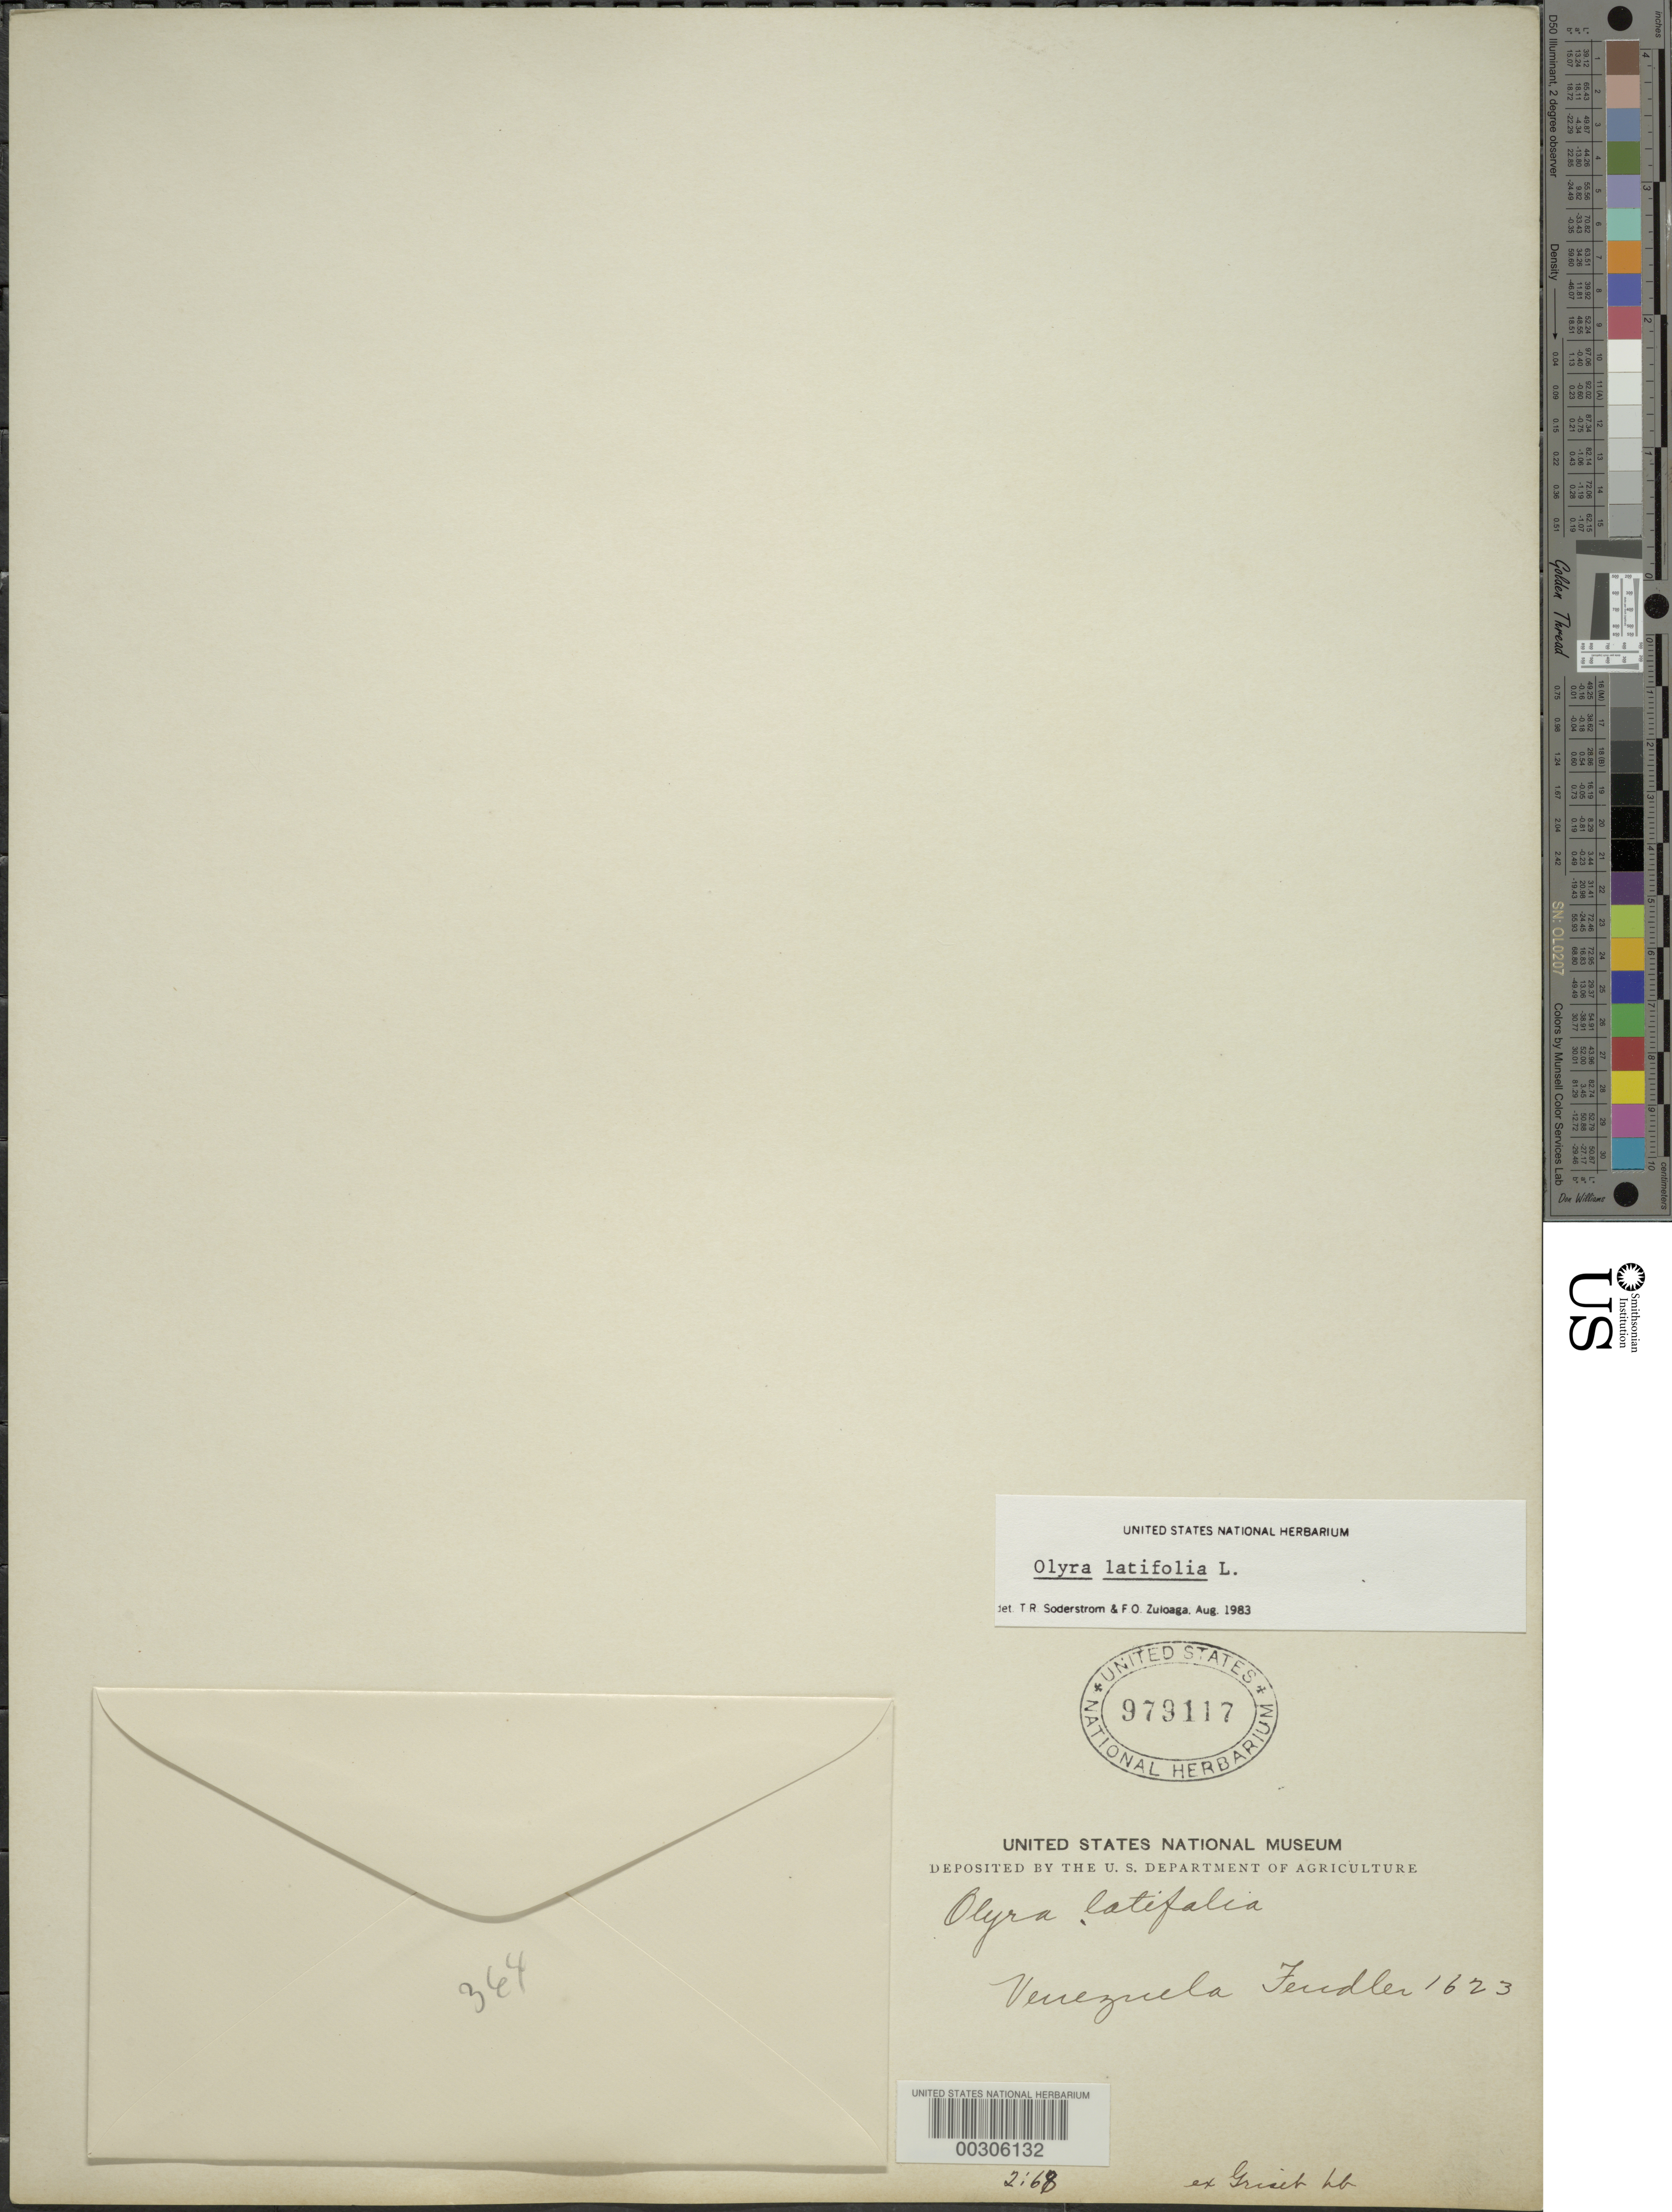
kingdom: Plantae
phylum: Tracheophyta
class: Liliopsida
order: Poales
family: Poaceae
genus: Olyra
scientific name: Olyra latifolia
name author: L.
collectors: A. Fendler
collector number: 1623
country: Venezuela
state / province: Mérida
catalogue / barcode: US 979117